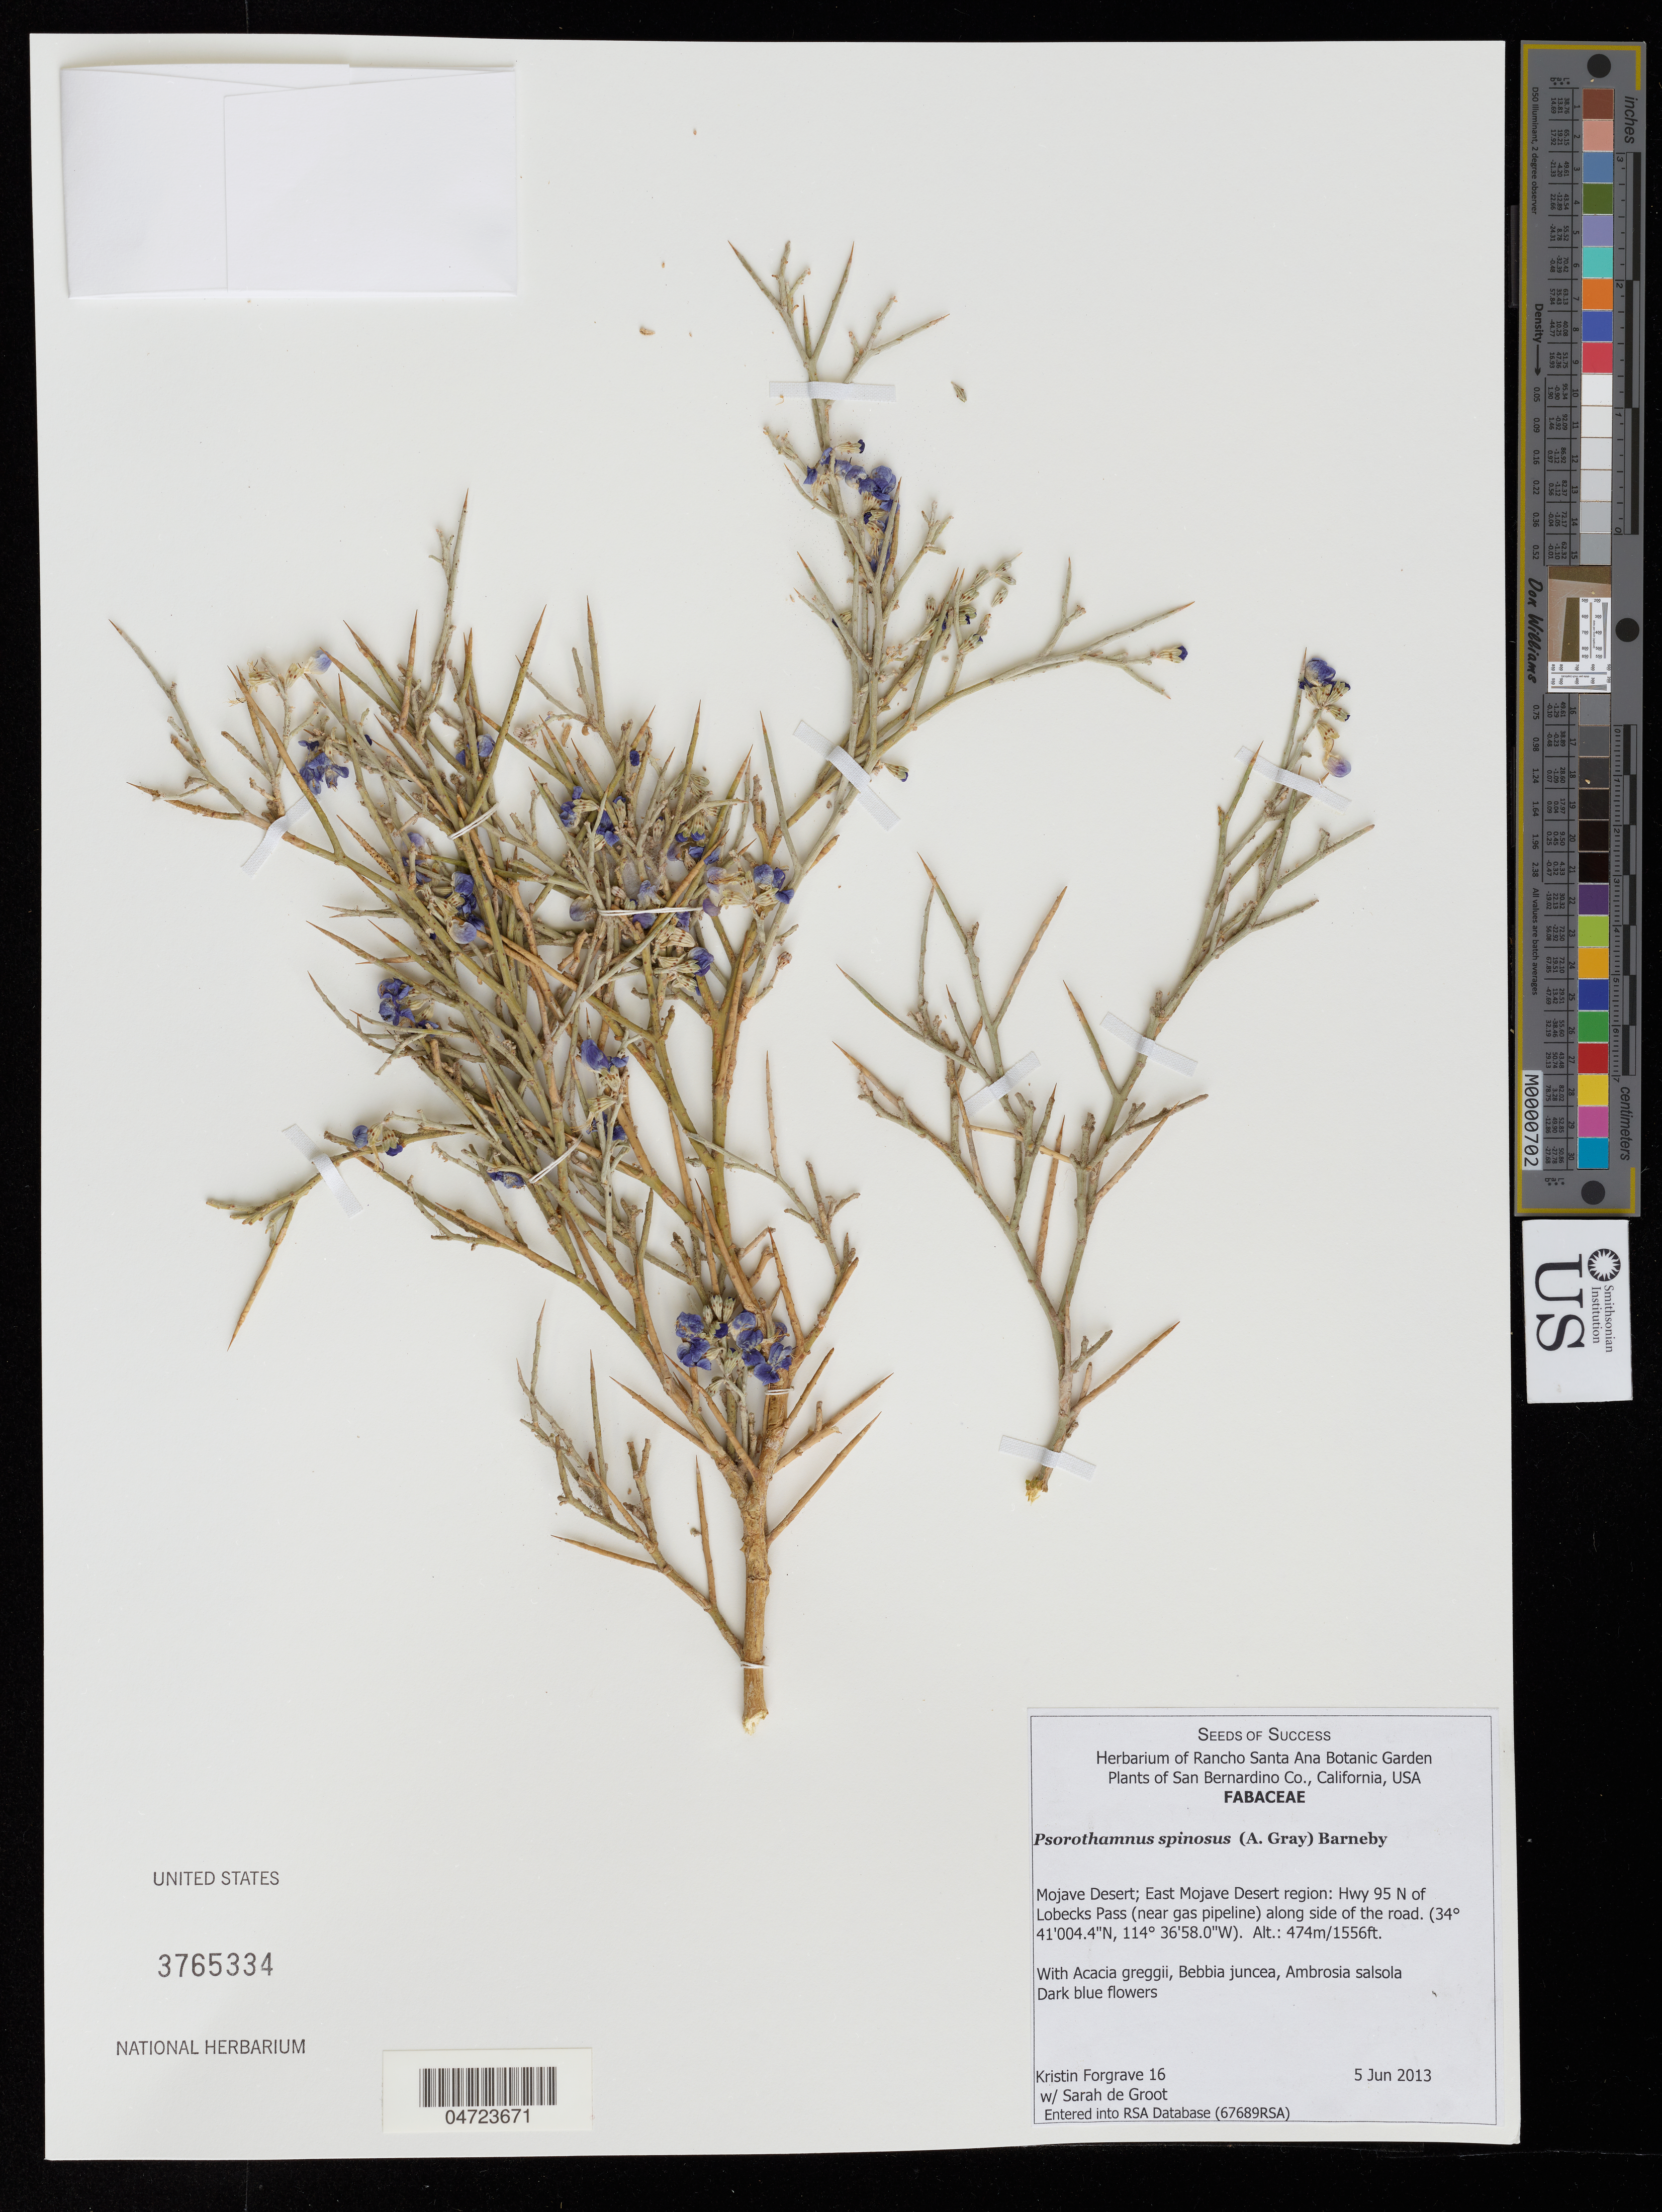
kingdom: Plantae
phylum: Tracheophyta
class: Magnoliopsida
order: Fabales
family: Fabaceae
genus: Psorothamnus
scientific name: Psorothamnus spinosus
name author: (A. Gray) Barneby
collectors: K. Forgrave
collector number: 16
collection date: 2013-06-05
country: United States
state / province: California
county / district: San Bernardino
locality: San Bernardino Co. Mojave Desert; East Mojave Desert region: Hwy 95 N of Lobecks Pass (near gas pipeline) along side of the road.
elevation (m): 474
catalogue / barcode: US 3765334